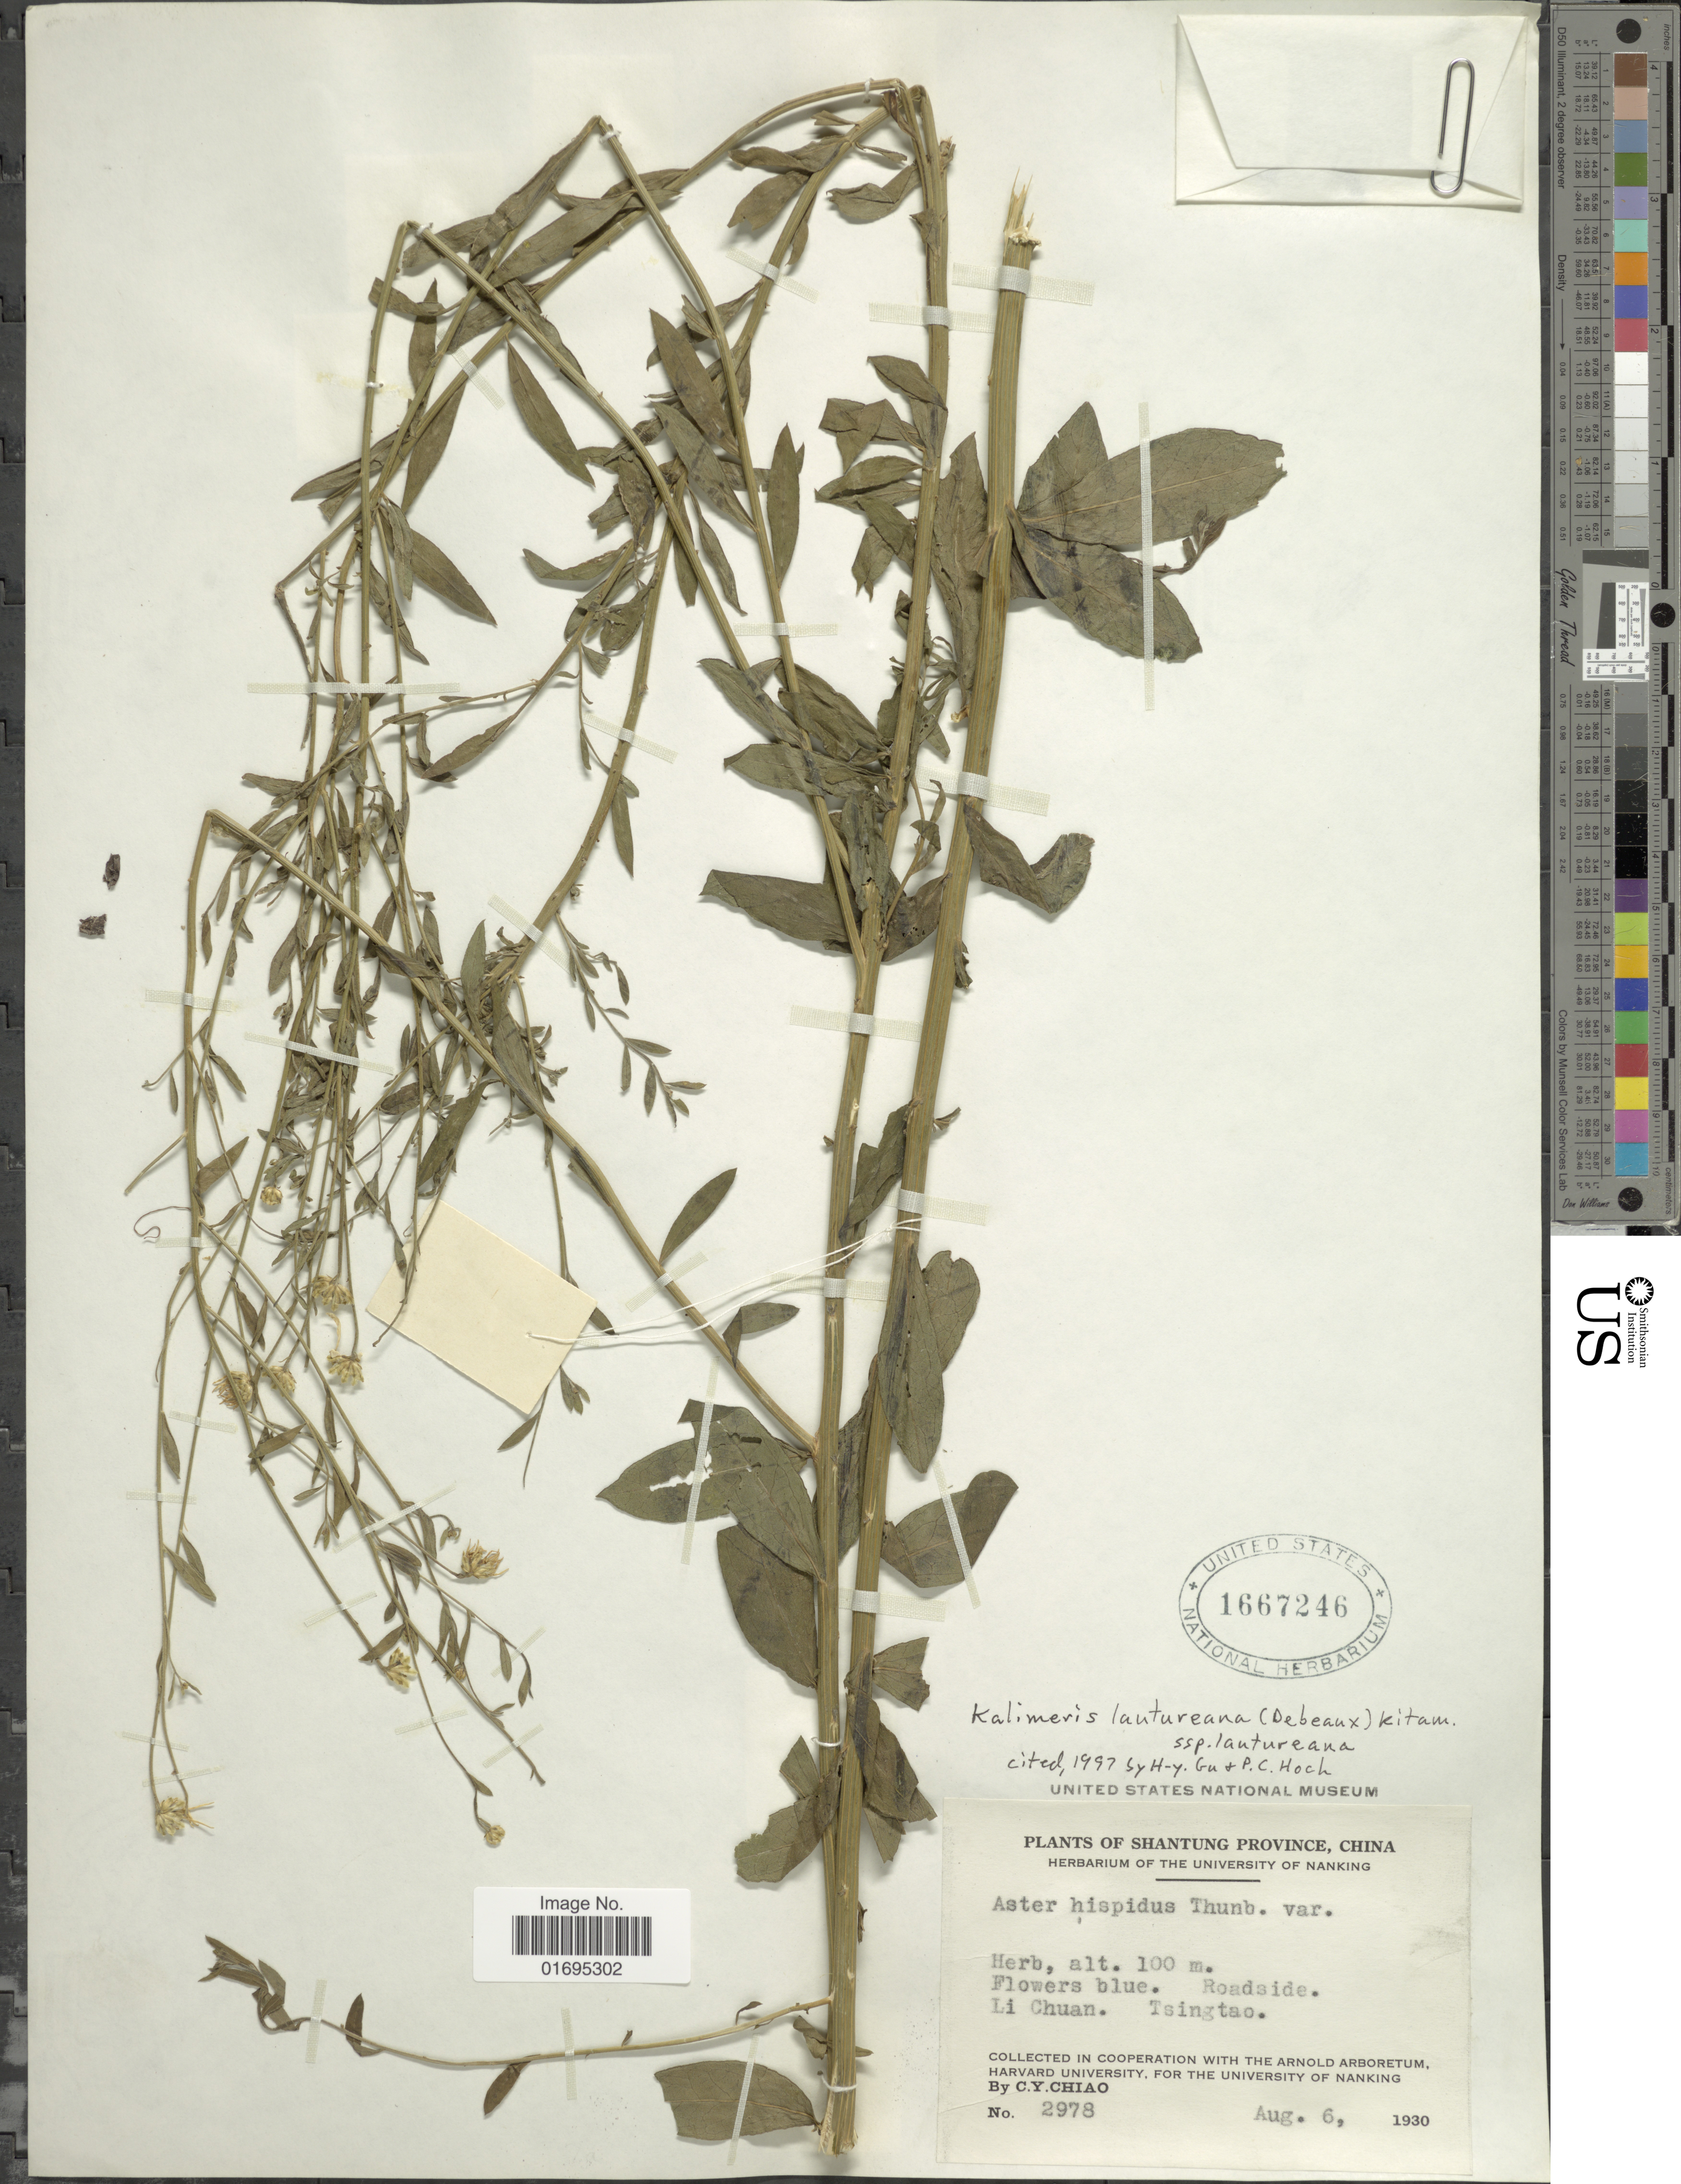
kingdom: Plantae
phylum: Tracheophyta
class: Magnoliopsida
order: Asterales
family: Asteraceae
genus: Kalimeris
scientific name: Kalimeris lautureana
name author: (Debeaux) Kitam.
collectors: C. Y. Chiao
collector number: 2978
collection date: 1930-08-06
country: China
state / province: Shandong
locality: Shantung Province, Li Chuan, Tsingtao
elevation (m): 100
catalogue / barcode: US 1667246